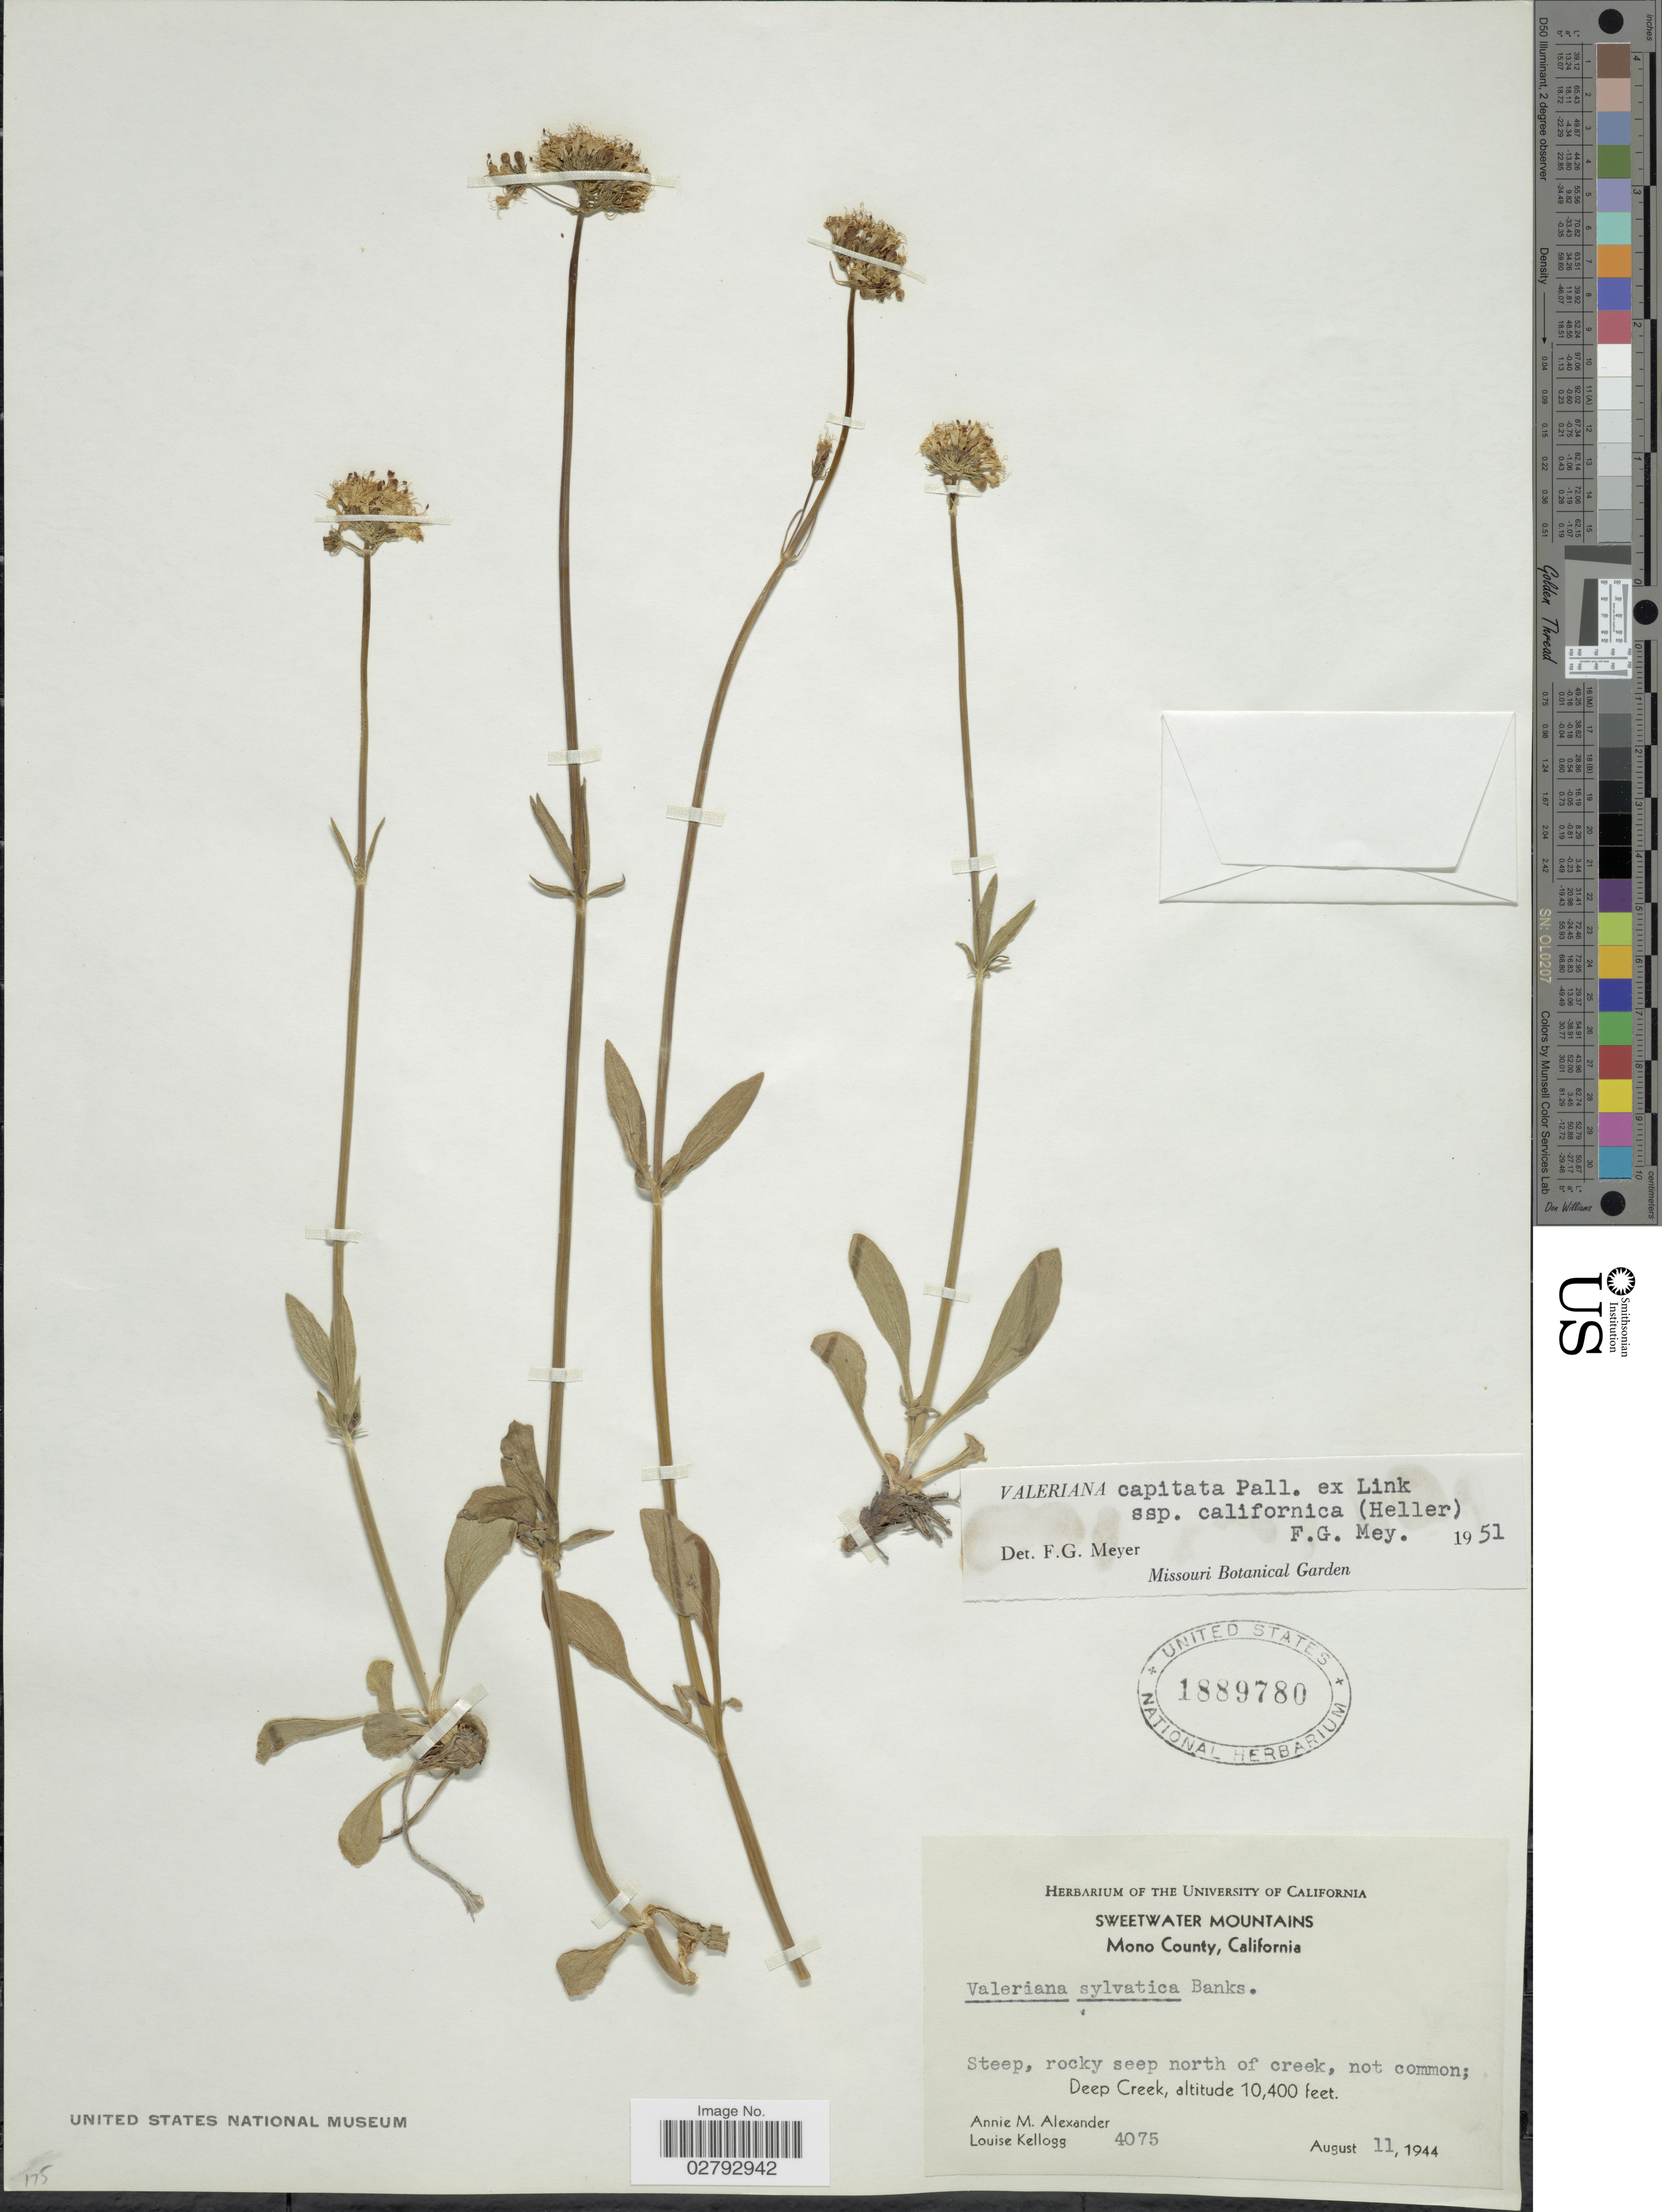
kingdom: Plantae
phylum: Tracheophyta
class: Magnoliopsida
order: Dipsacales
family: Caprifoliaceae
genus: Valeriana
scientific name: Valeriana capitata subsp. californica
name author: (A. Heller) F.G. Mey.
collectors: A. M. Alexander & L. Kellogg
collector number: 4075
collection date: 1944-08-11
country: United States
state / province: California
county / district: Mono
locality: Sweetwater Mountains. Mono County. Steep, rocky seep north of creek, not common; Deep Creek.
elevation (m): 3170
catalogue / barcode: US 1889780